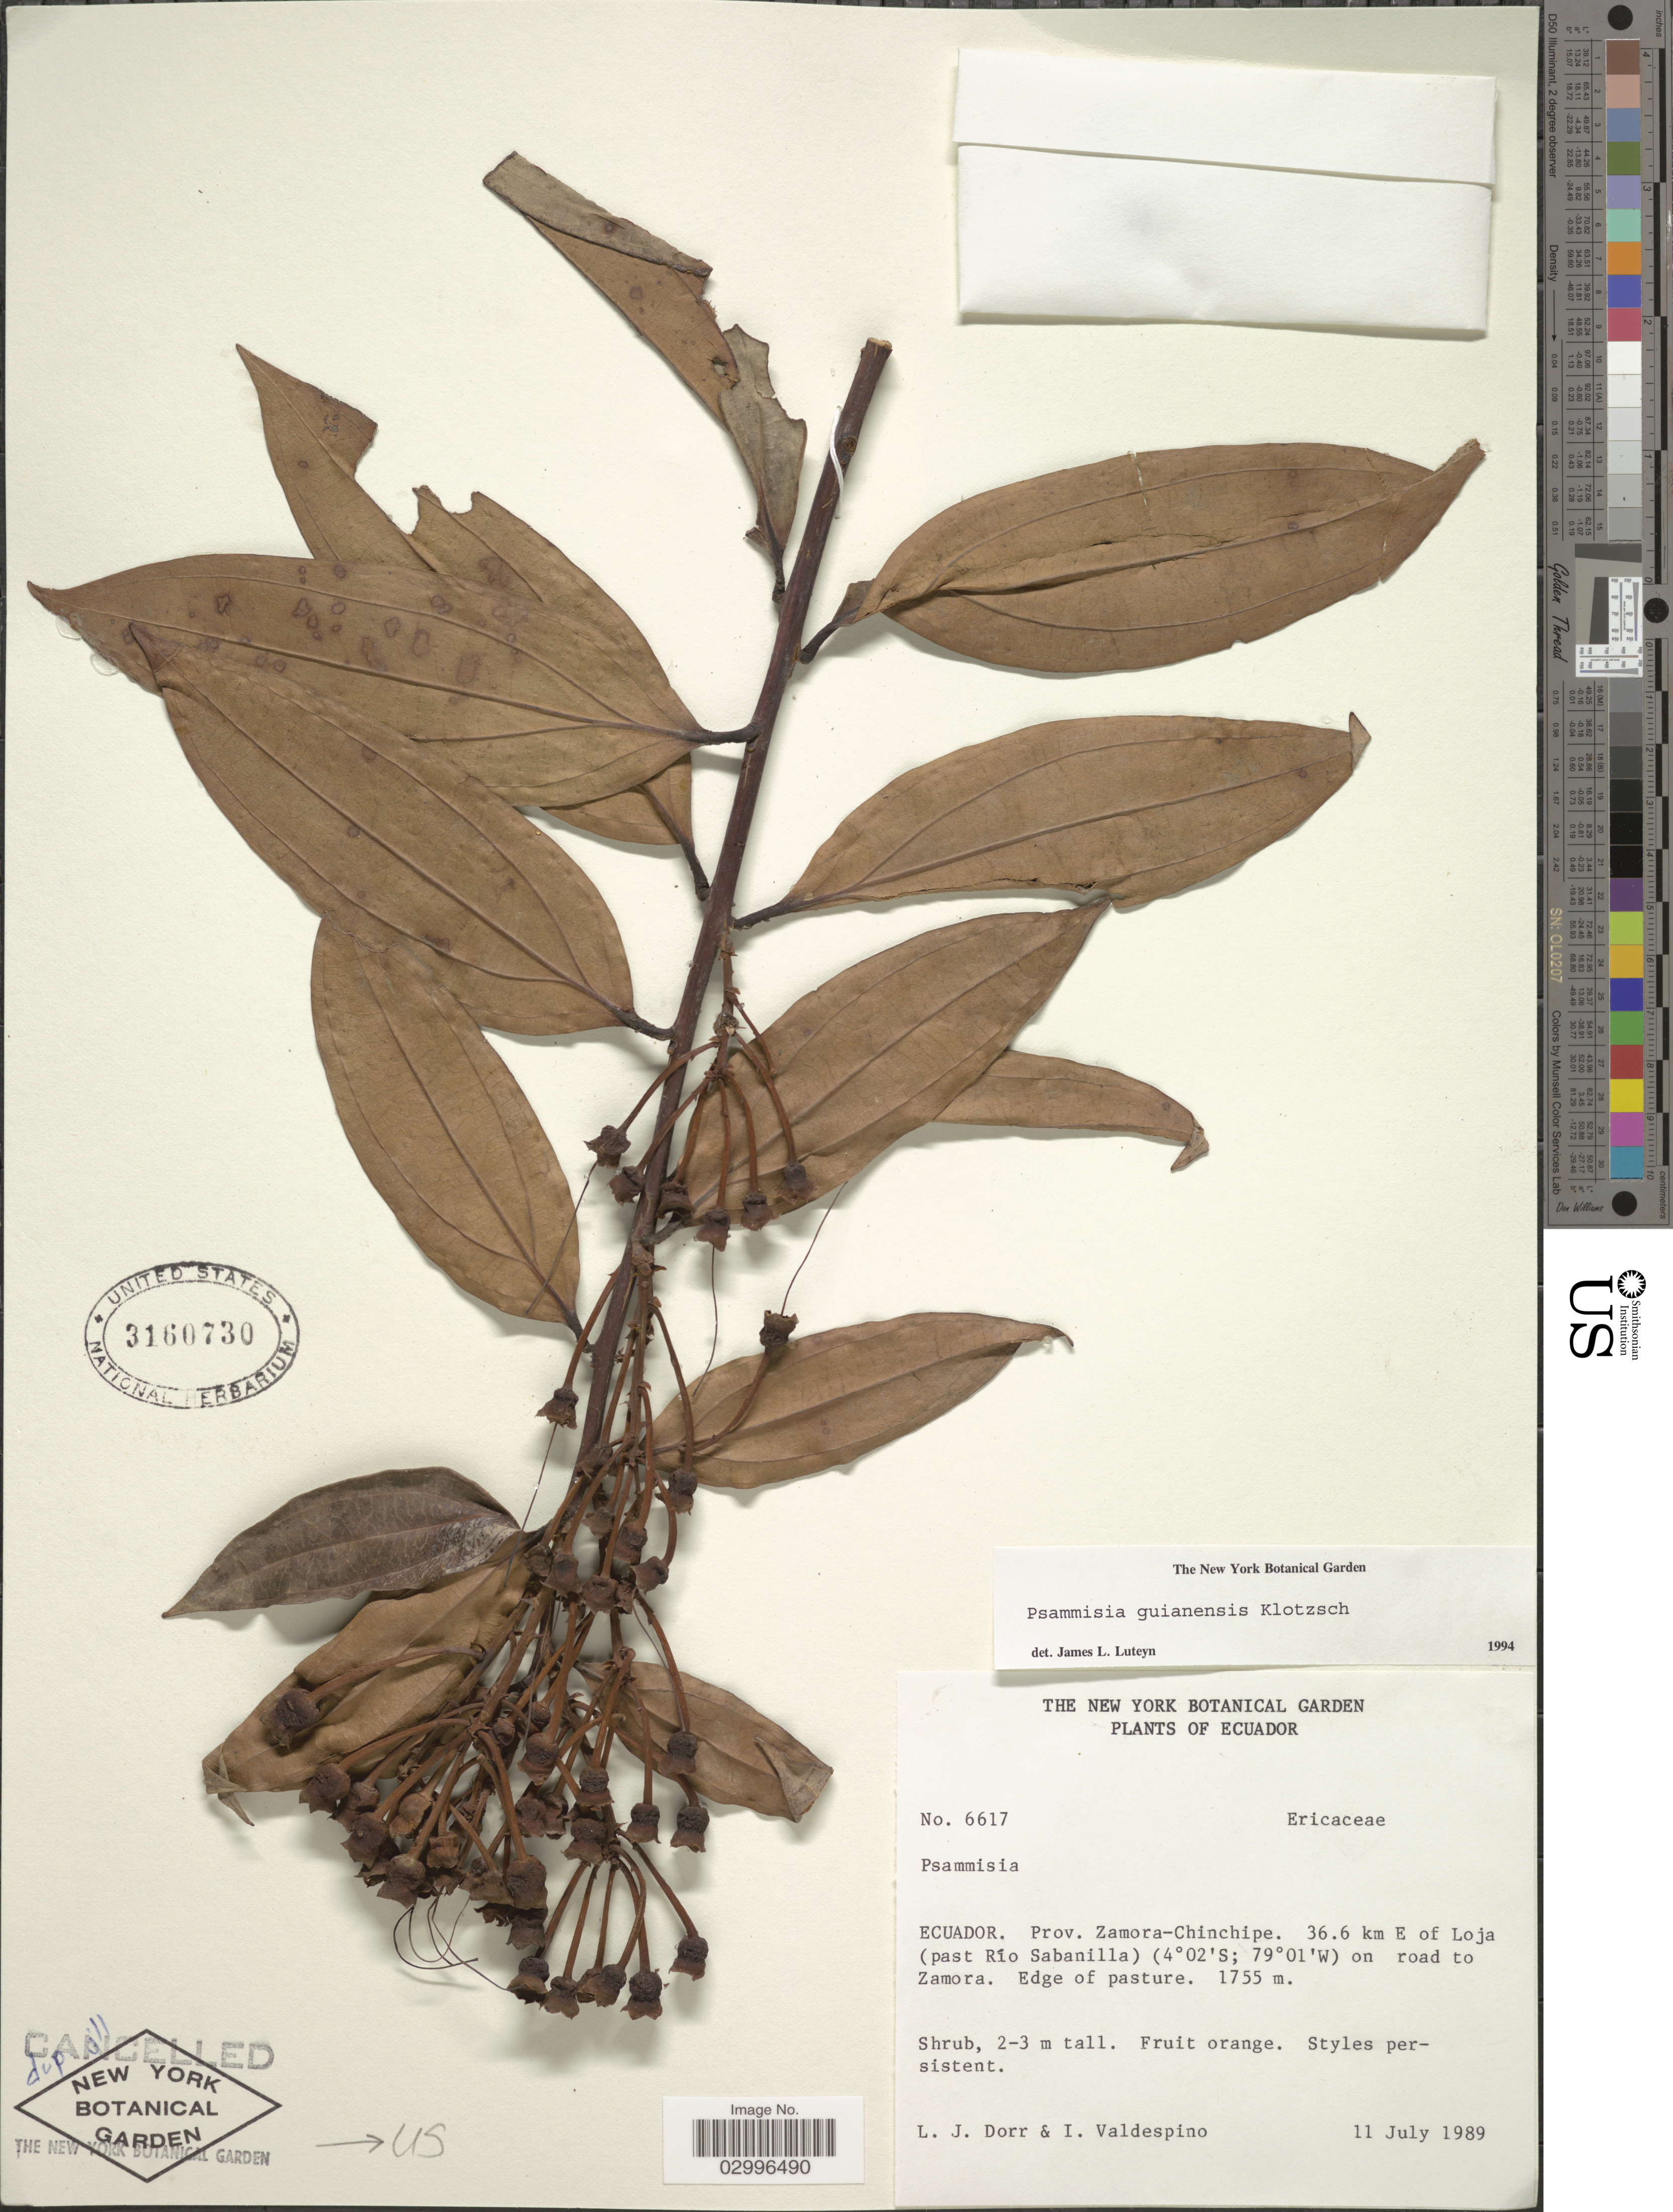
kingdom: Plantae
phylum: Tracheophyta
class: Magnoliopsida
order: Ericales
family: Ericaceae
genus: Psammisia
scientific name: Psammisia guianensis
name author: Klotzsch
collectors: L. J. Dorr & I. Valdespino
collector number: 6617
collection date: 1989-07-11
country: Ecuador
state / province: Zamora-Chinchipe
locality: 36.6 km E of Loja ( past Río Sabanilla ) on road to Zamora.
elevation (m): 1755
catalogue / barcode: US 3160730